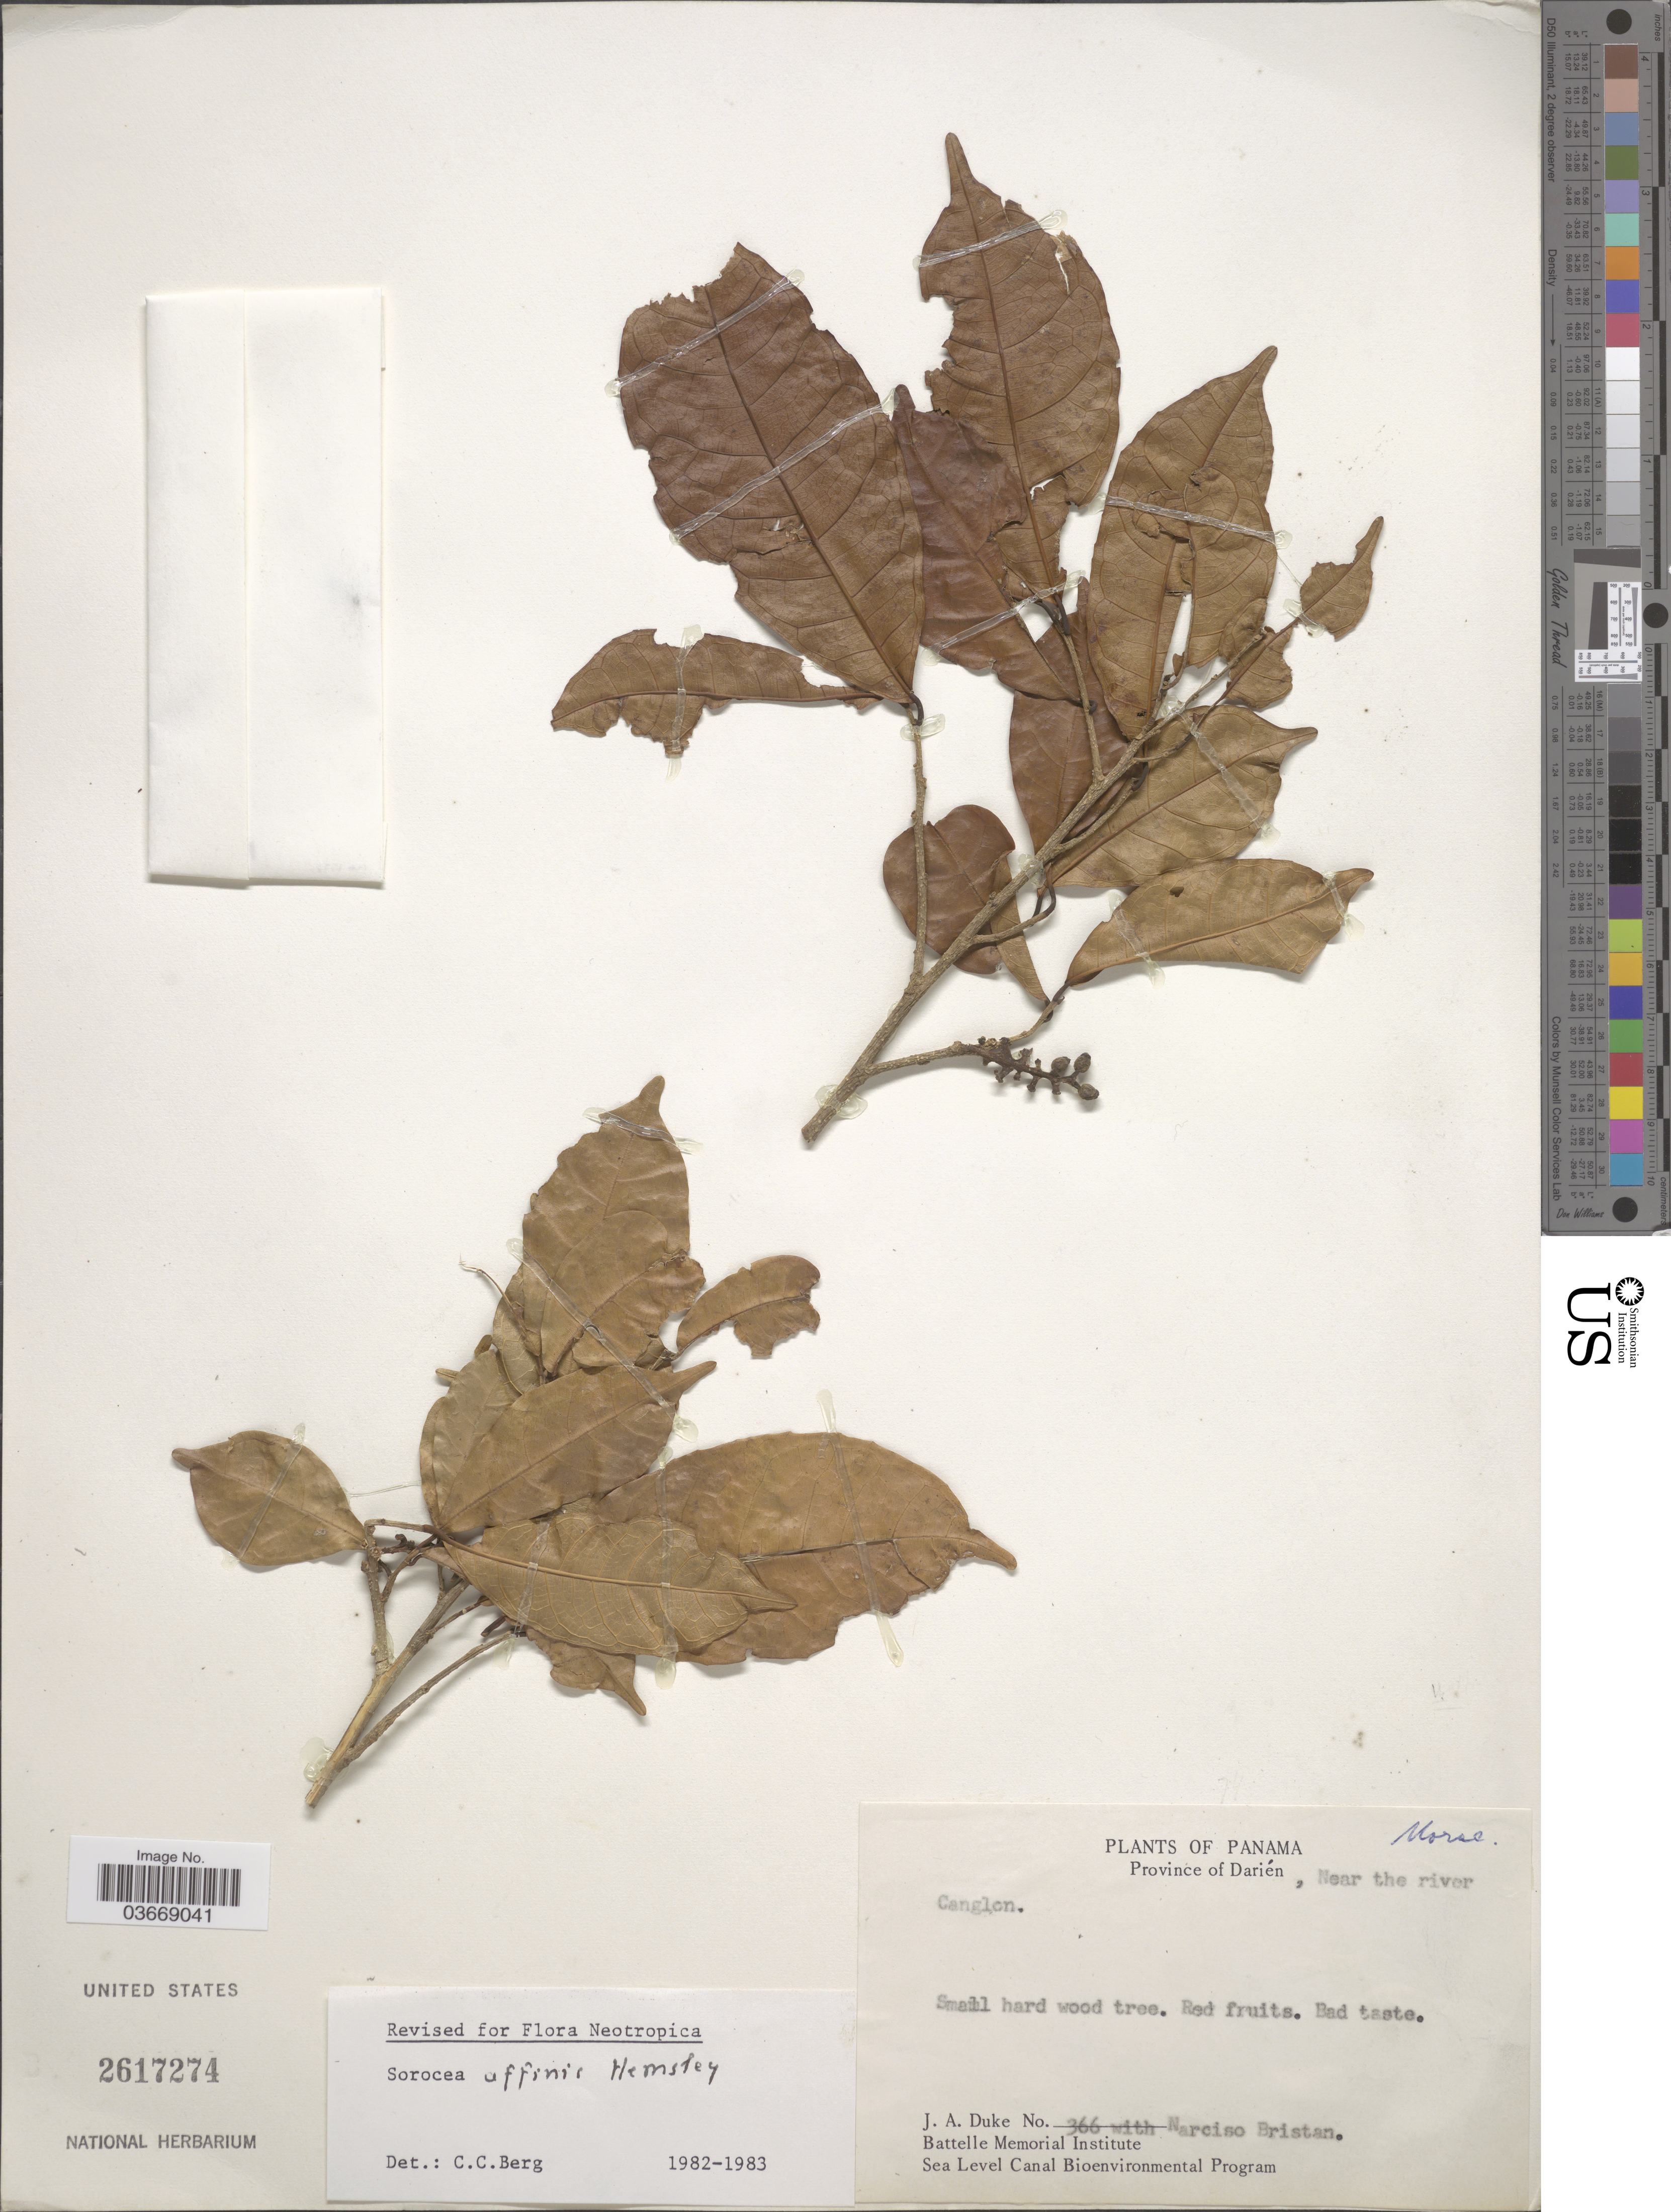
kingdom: Plantae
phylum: Tracheophyta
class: Magnoliopsida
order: Rosales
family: Moraceae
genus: Sorocea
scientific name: Sorocea affinis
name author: Hemsl.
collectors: J. A. Duke & N. Bristan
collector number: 366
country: Panama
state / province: Darien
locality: Near the river.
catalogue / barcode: US 2617274